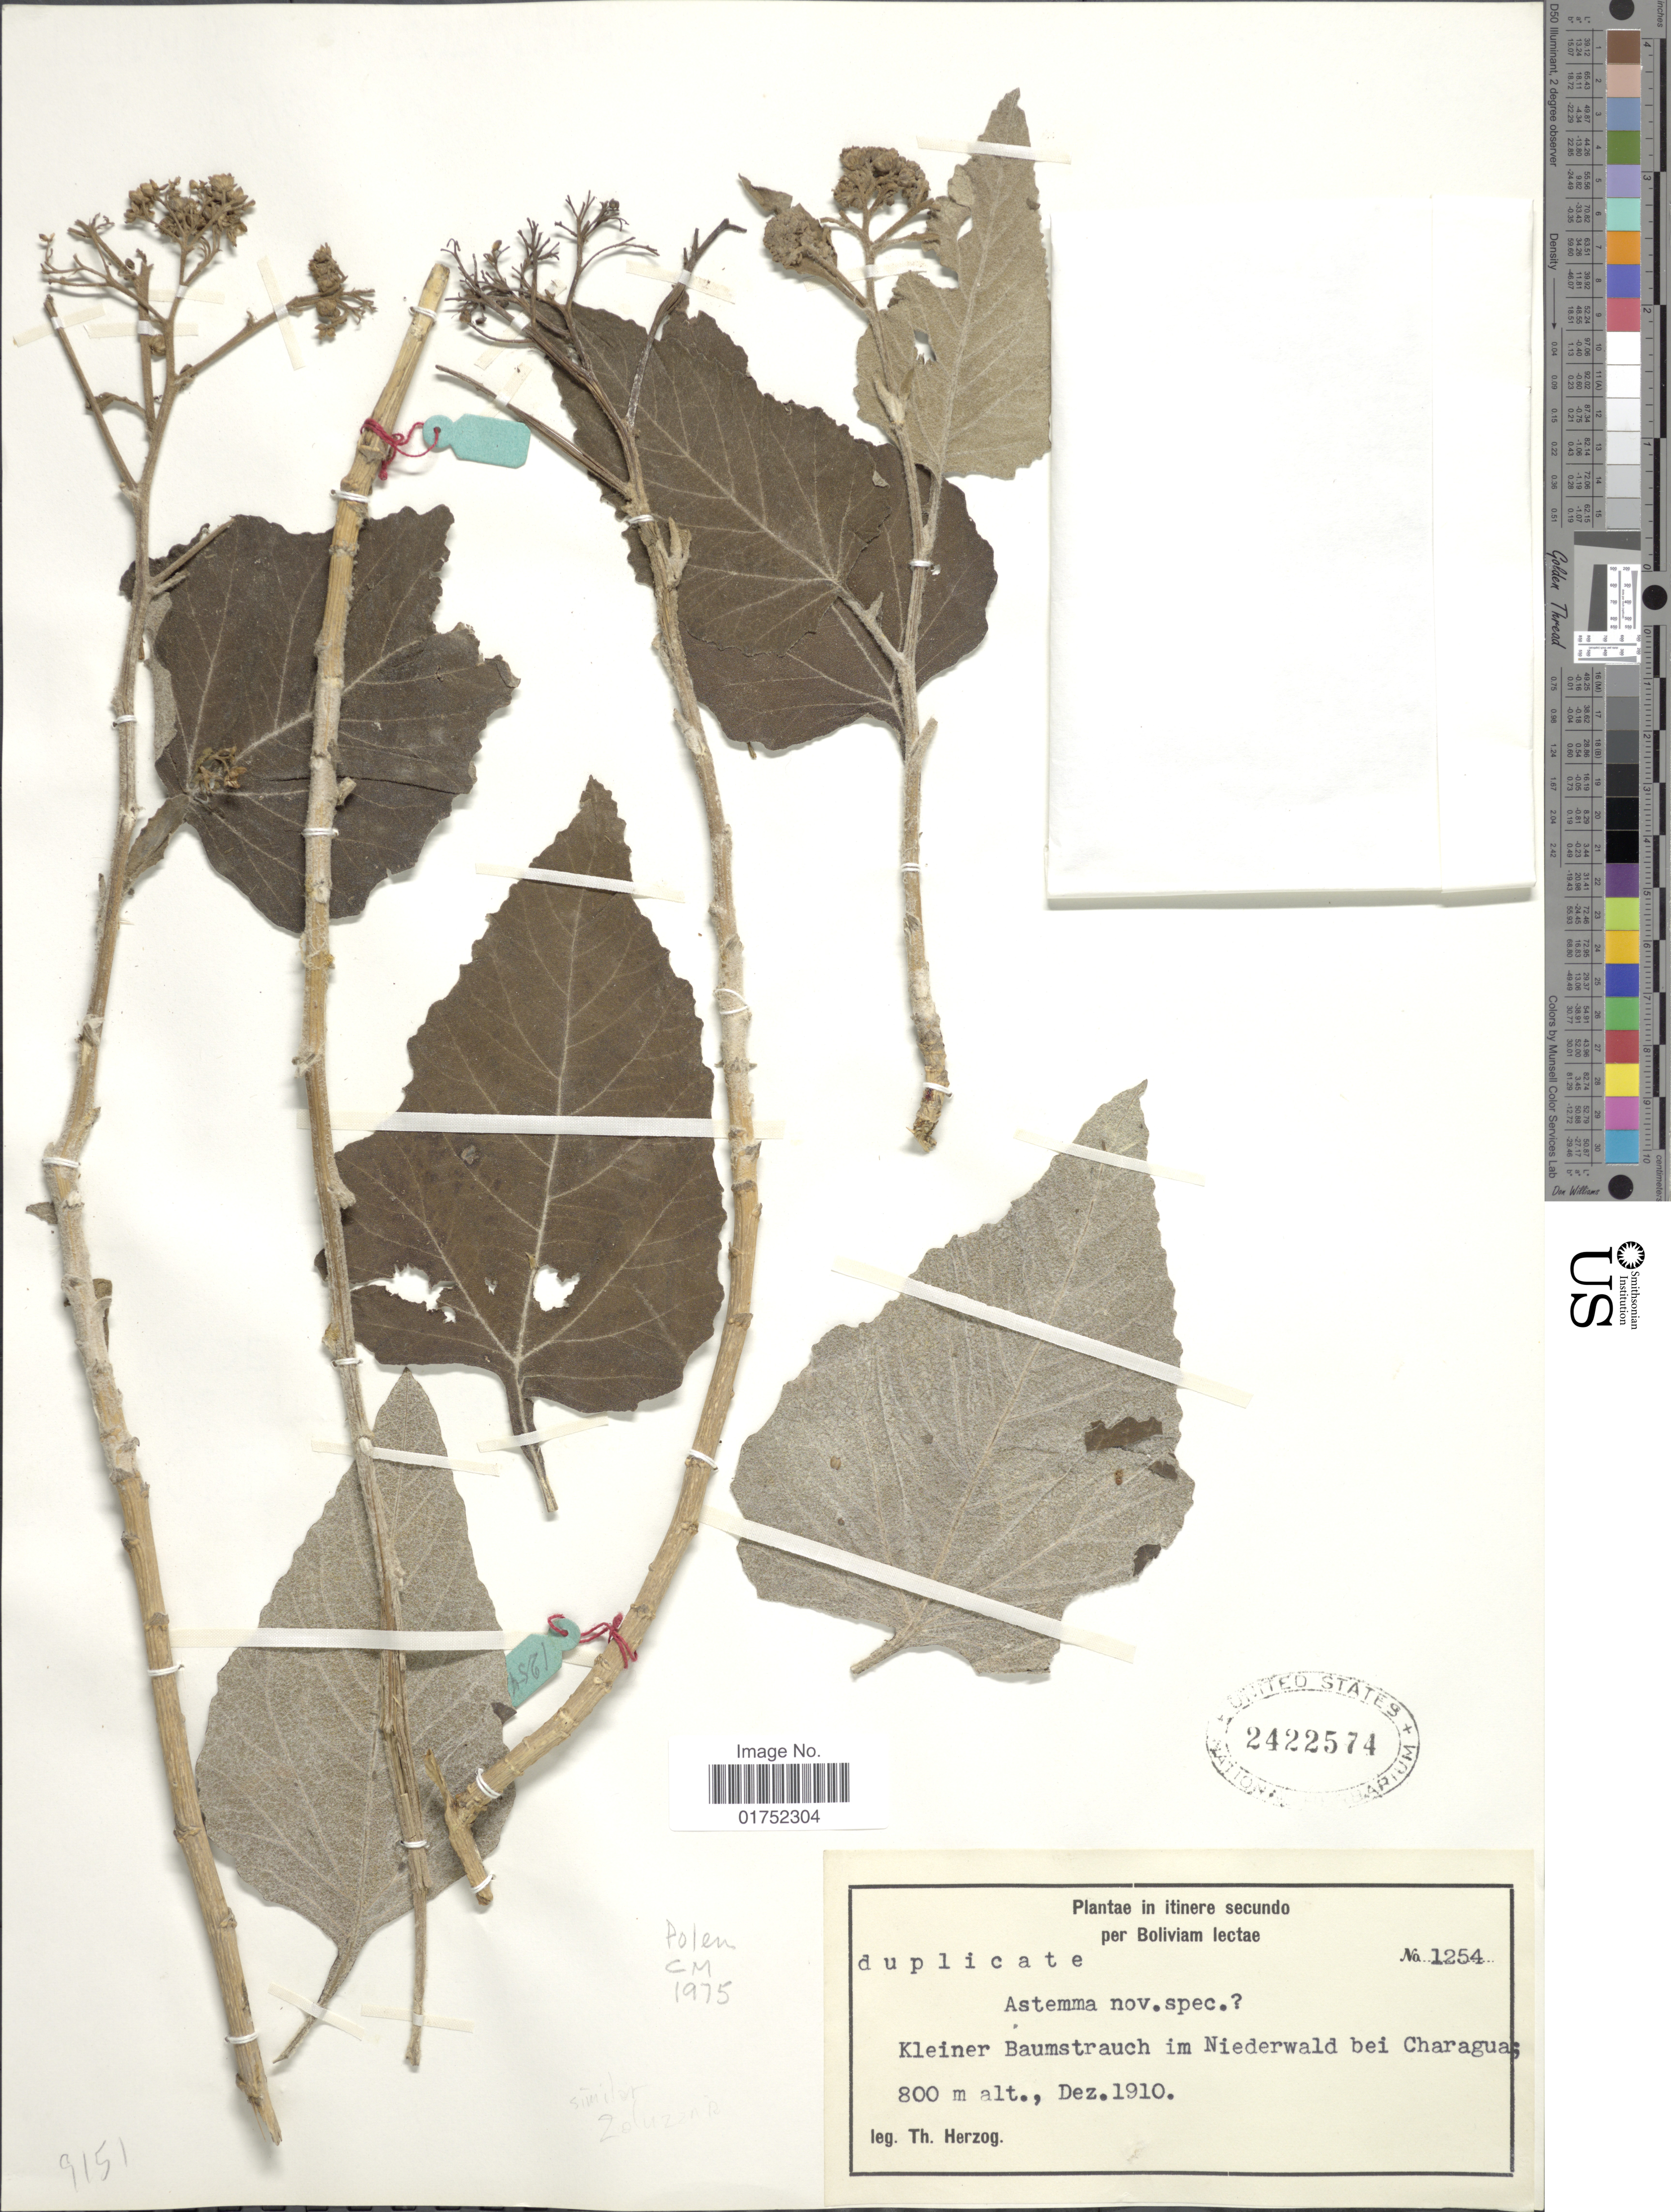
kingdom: Plantae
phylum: Tracheophyta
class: Magnoliopsida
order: Asterales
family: Asteraceae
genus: Parthenium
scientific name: Parthenium cineraceum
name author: Roll.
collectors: T. Herzog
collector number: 1254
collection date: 1910-12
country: Bolivia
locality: Kleiner Baumstrauch im Niederwald bei Charagua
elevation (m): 800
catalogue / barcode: US 2422574